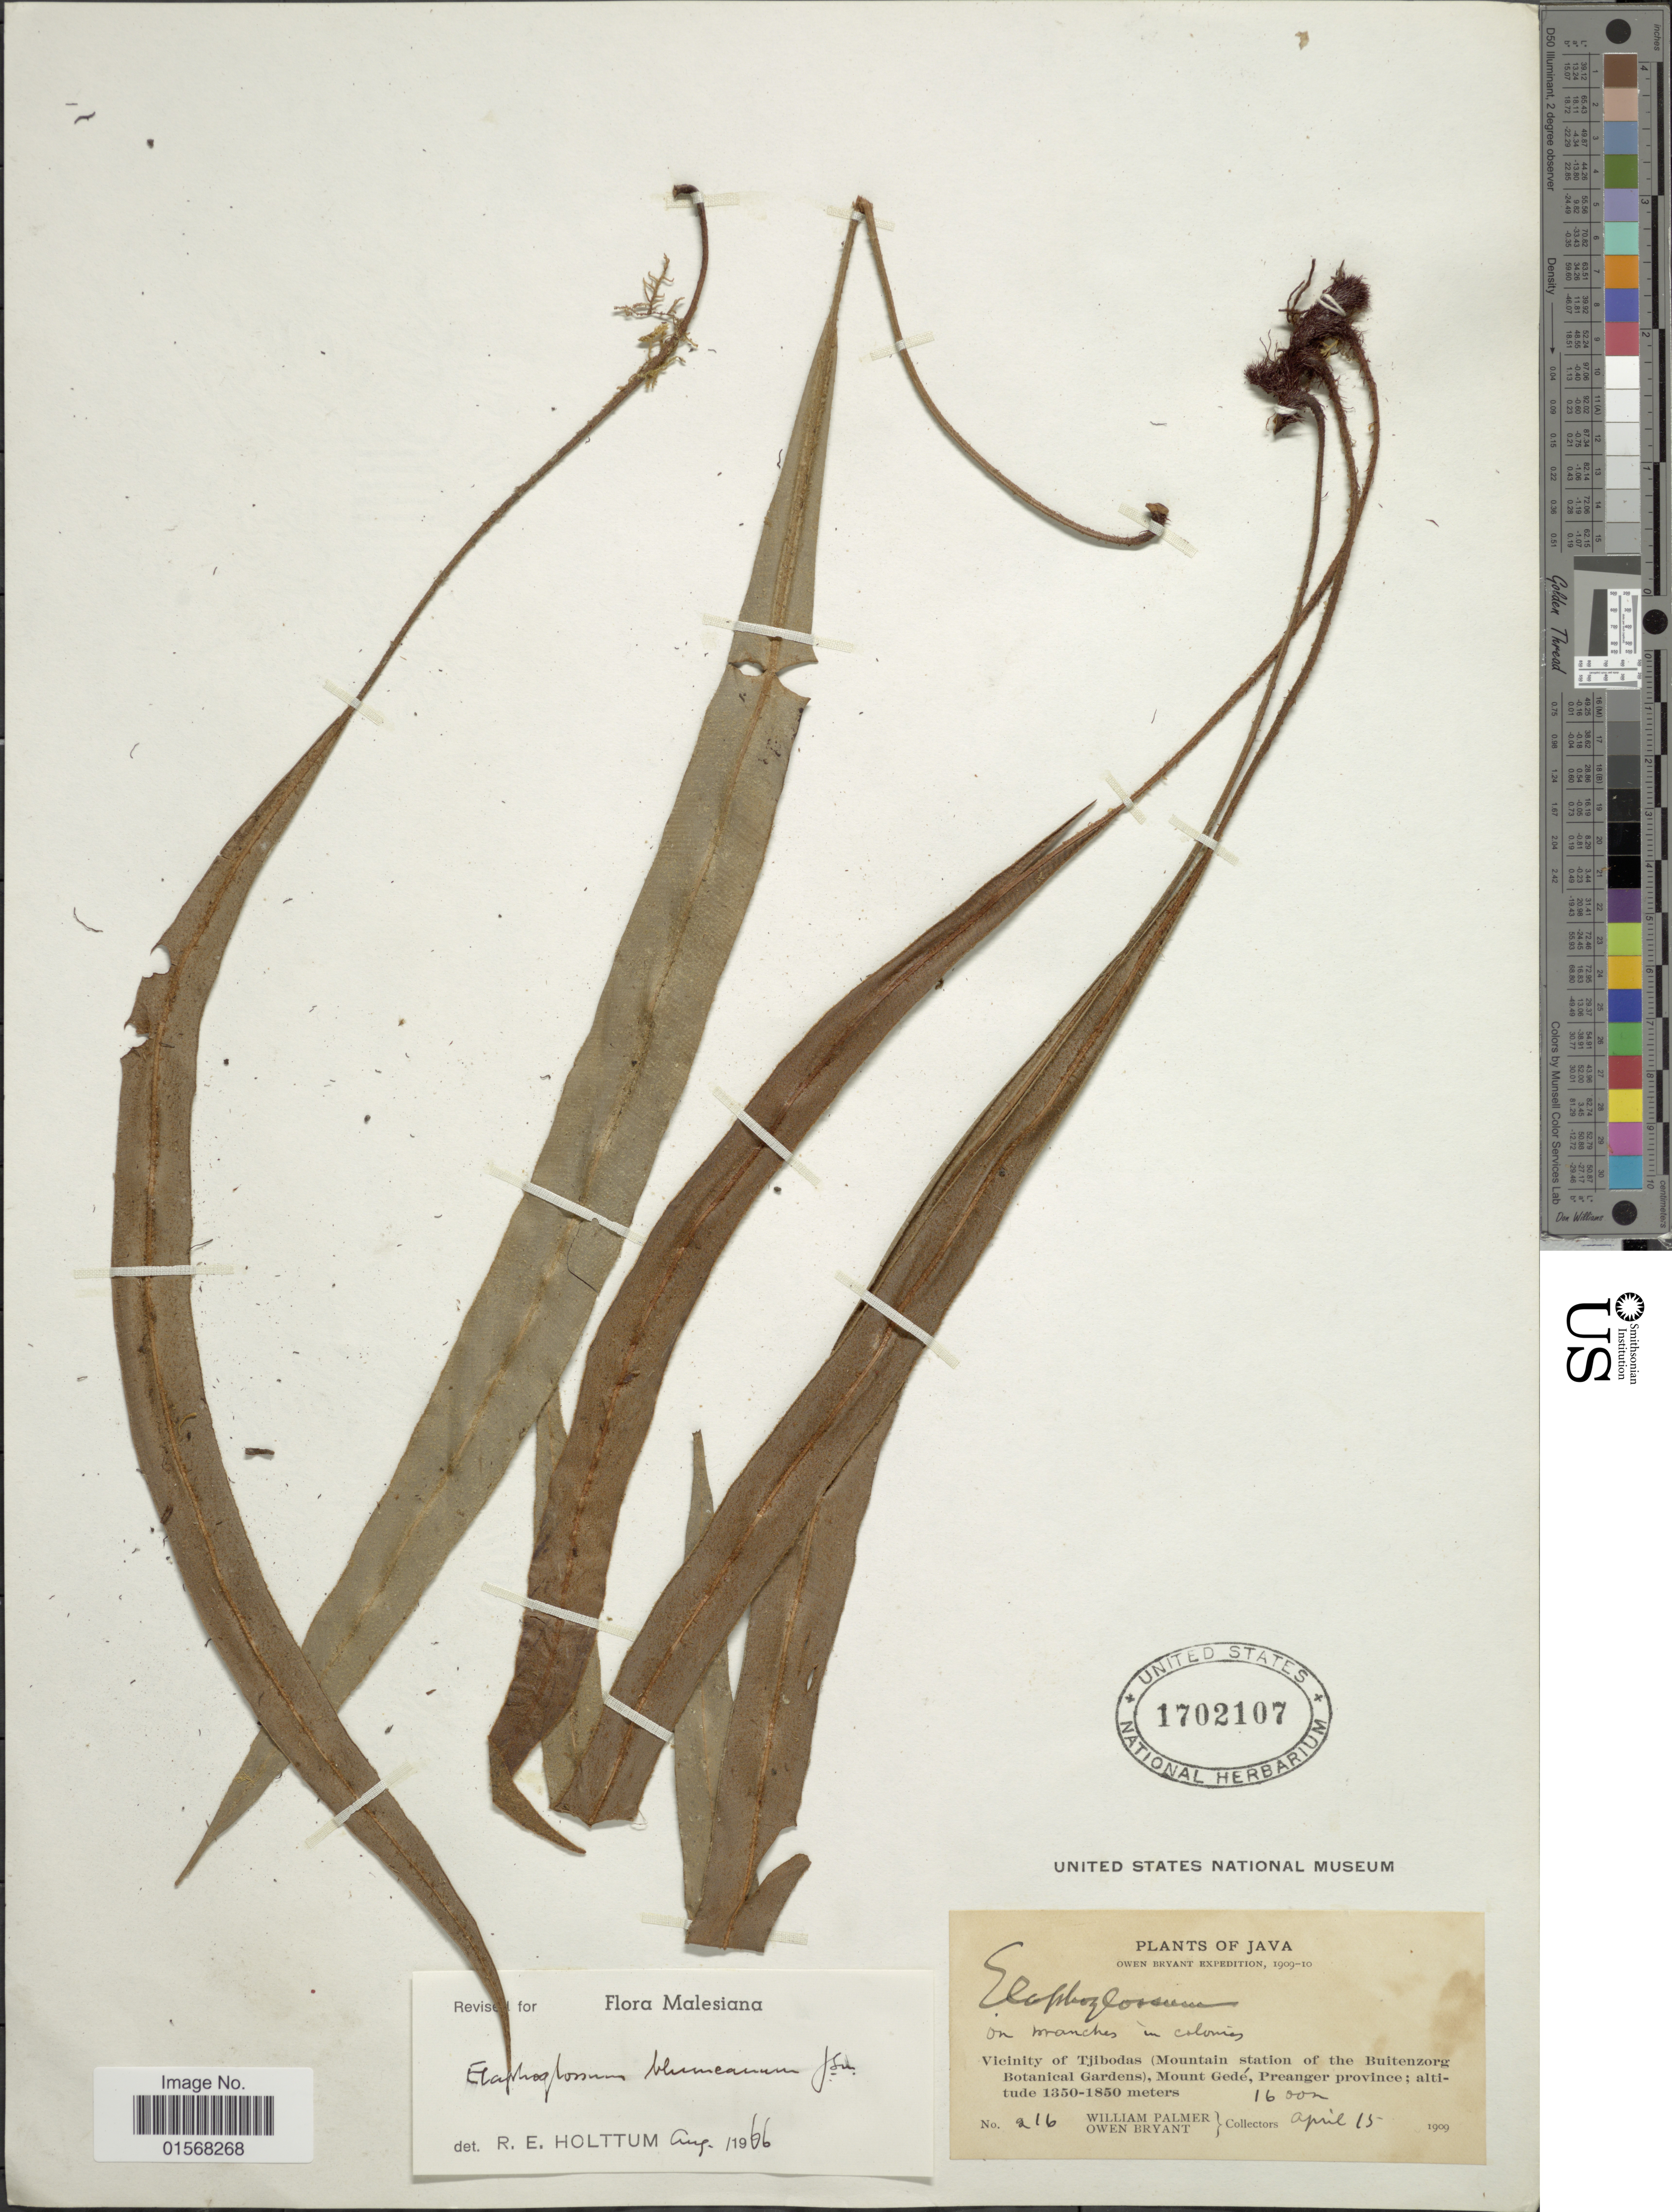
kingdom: Plantae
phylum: Tracheophyta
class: Polypodiopsida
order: Polypodiales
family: Dryopteridaceae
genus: Elaphoglossum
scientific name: Elaphoglossum blumeanum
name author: (Fée) J. Sm.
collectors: W. Palmer & O. Bryant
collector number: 216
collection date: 1909-04-15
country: Indonesia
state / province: Java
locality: Java, vicinity of Tjibodas (mountain station of the Buitenzorg Botanical Gardens), Mount Gedé, Preanger province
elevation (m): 1600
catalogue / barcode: US 1702107